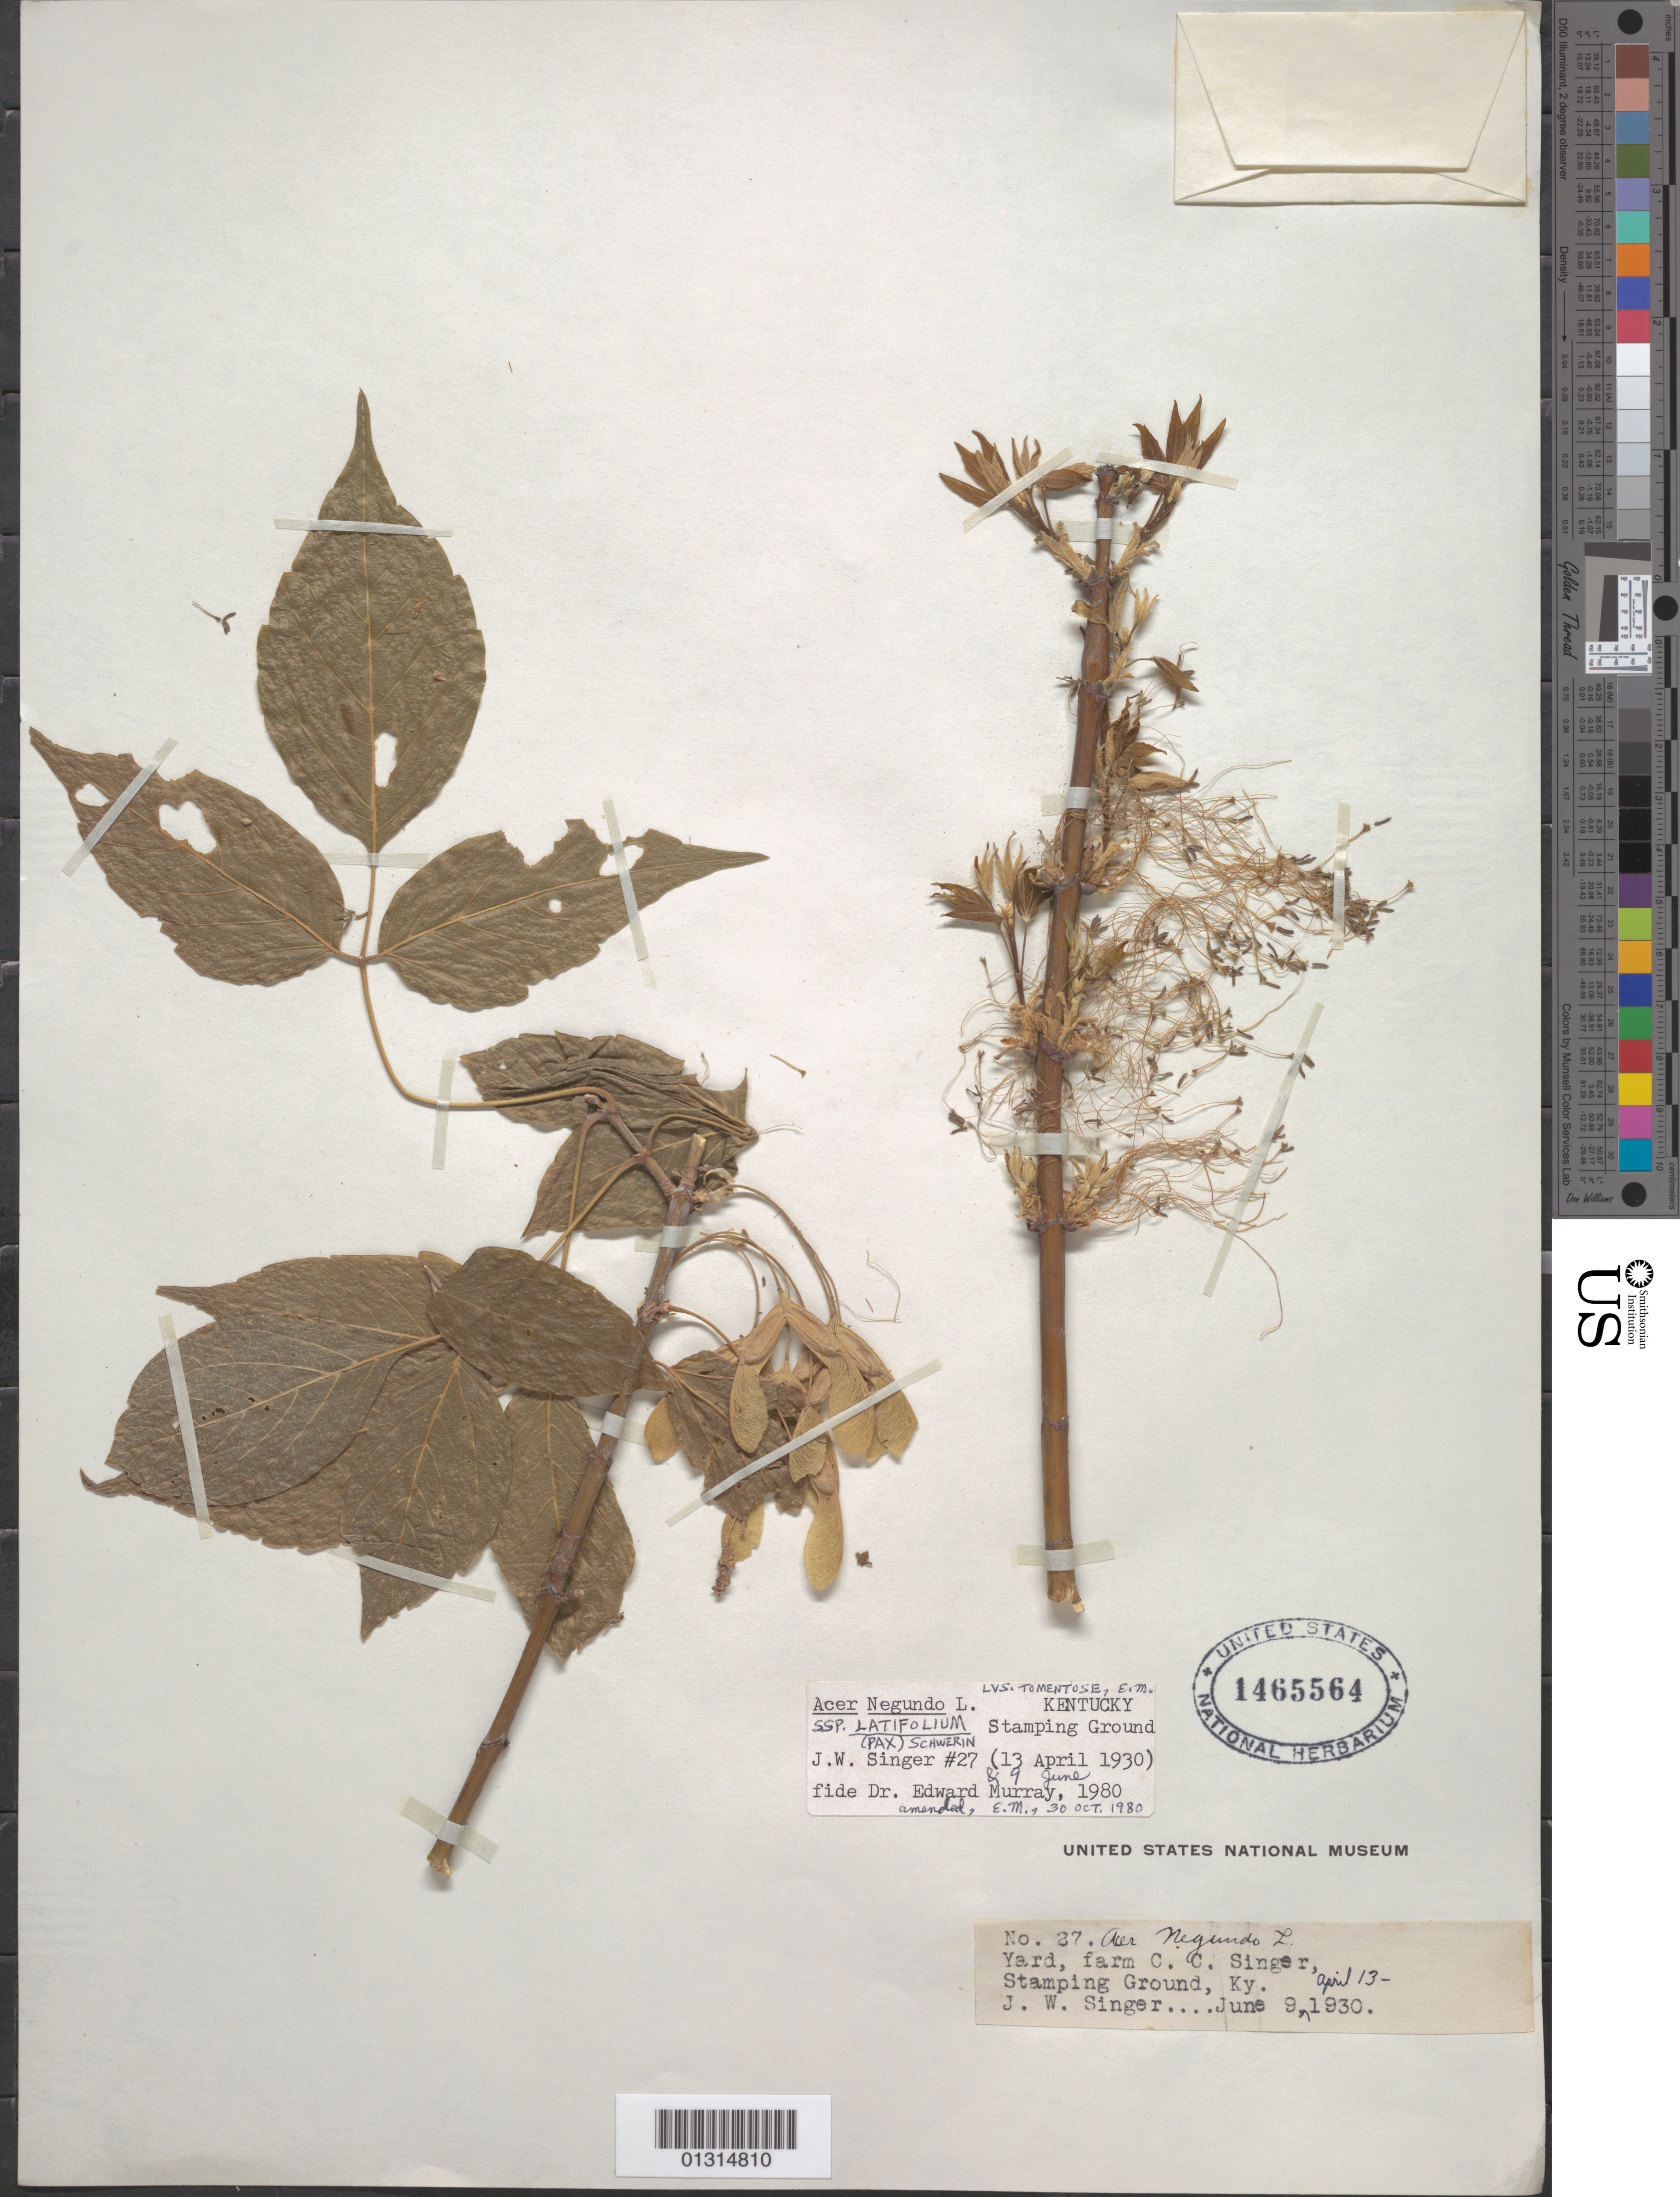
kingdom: Plantae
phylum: Tracheophyta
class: Magnoliopsida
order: Sapindales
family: Sapindaceae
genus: Acer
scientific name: Acer negundo subsp. latifolium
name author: (Pax) Schwer.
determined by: Murray, Edward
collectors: J. EW. Singer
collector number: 27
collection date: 1930-04-13/1930-06-09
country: United States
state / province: Kentucky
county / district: Scott County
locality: Stamping Ground, farm C.C. Singer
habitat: Yard, farm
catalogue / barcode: US 1465564